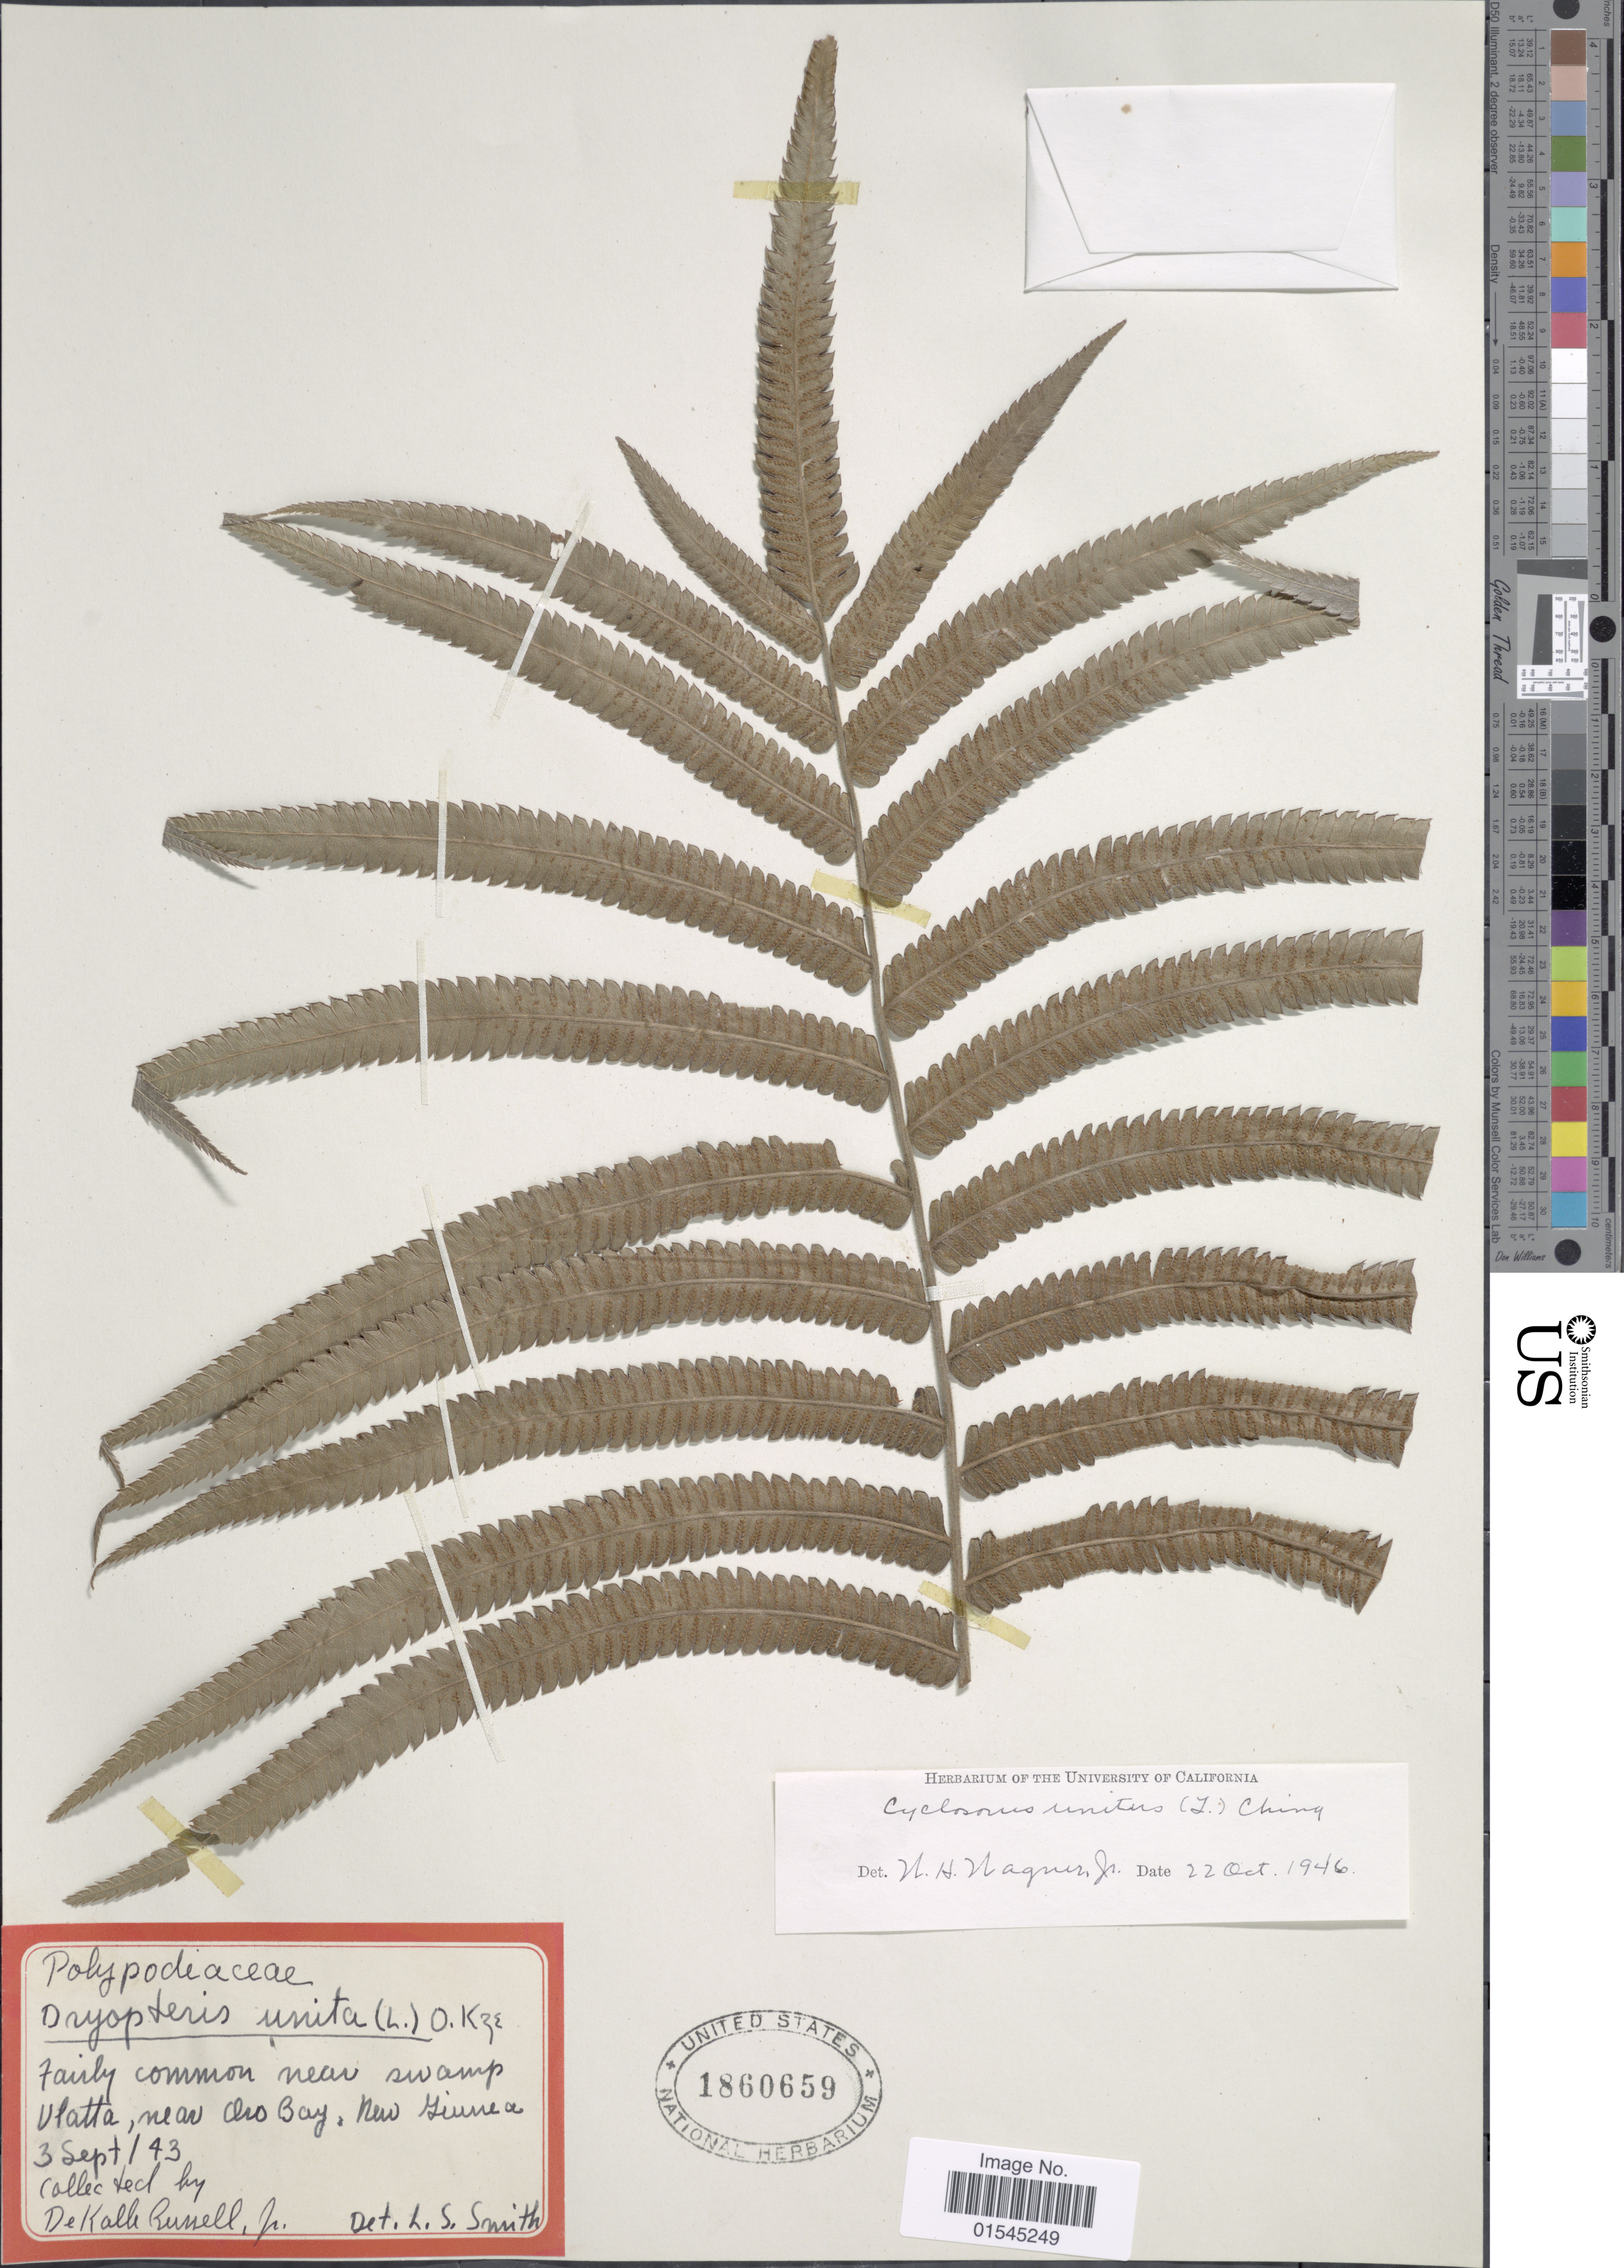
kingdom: Plantae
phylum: Tracheophyta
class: Polypodiopsida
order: Polypodiales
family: Thelypteridaceae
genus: Sphaerostephanos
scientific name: Sphaerostephanos unitus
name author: (L.) Holttum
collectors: D. K. Russell Jr.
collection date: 1943-09-03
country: Papua New Guinea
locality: Fairly common near swamp Ullata, near Oro Bay, new Guinea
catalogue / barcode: US 1860659